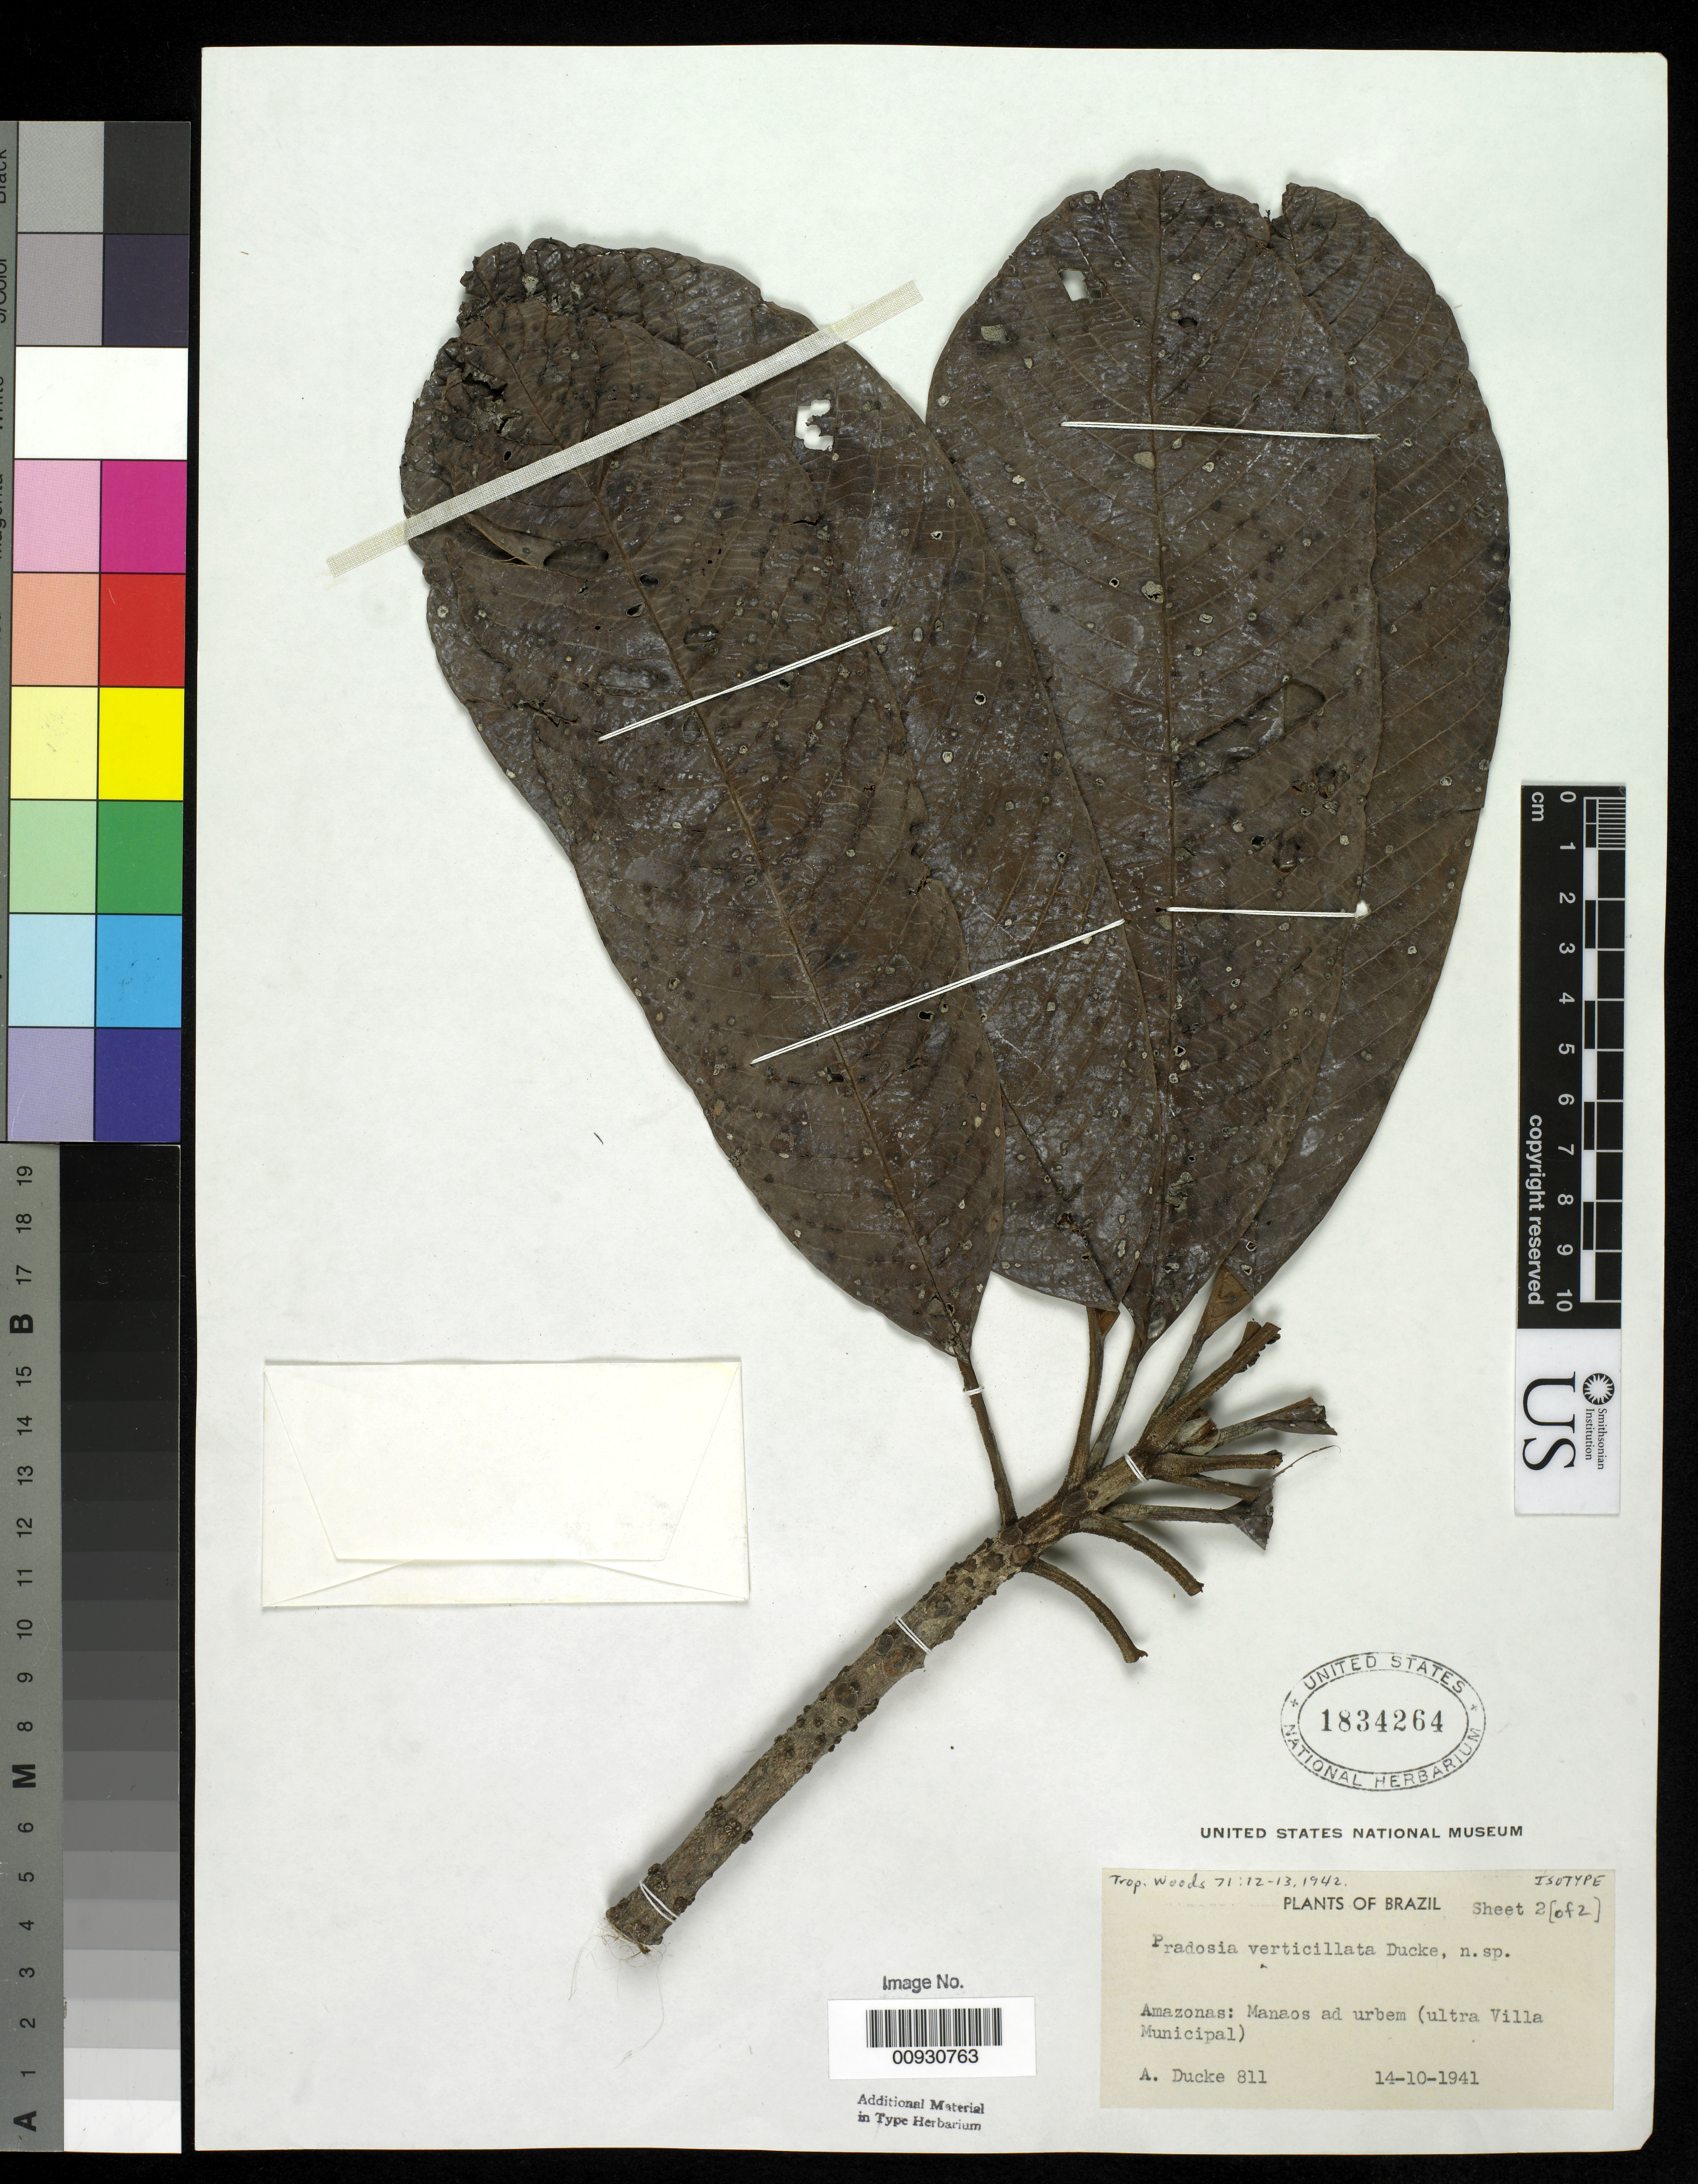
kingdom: Plantae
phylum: Tracheophyta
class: Magnoliopsida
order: Ericales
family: Sapotaceae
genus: Pradosia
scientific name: Pradosia verticillata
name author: Ducke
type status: Isotype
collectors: A. Ducke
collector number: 811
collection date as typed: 14 Oct 1941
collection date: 1941-10-14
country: Brazil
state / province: Amazonas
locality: Manáos.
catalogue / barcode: US 1834264